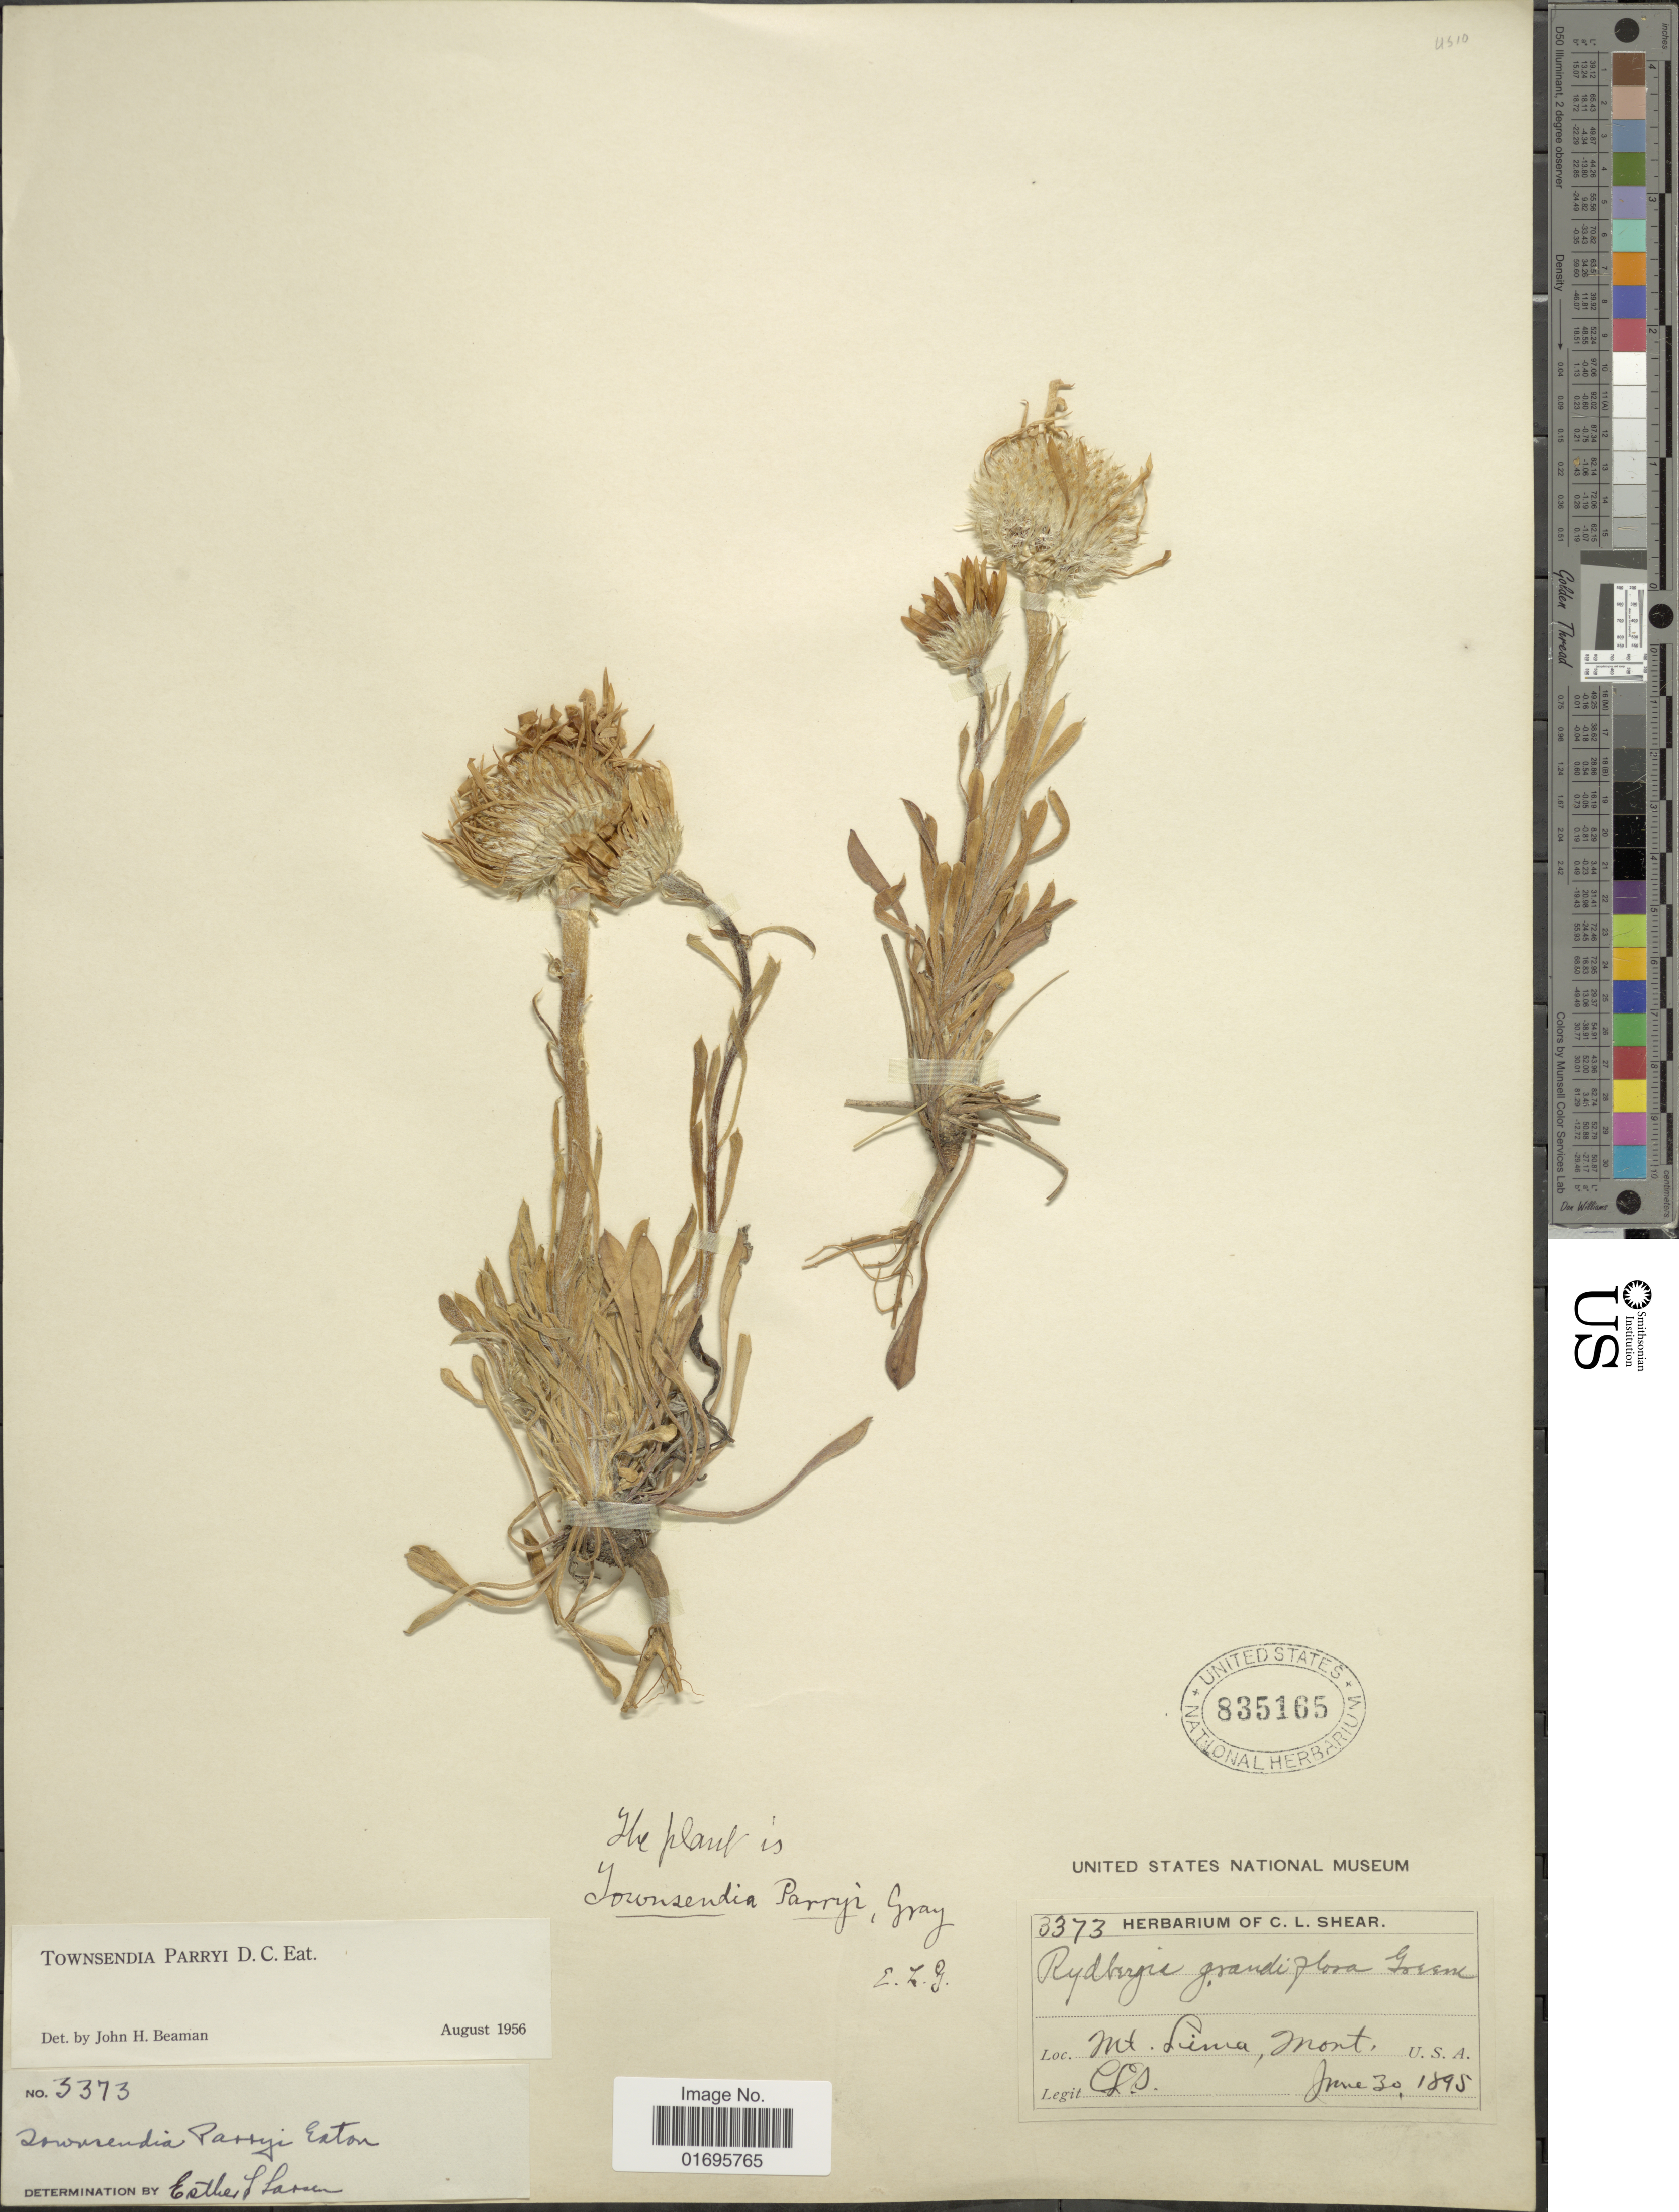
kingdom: Plantae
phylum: Tracheophyta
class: Magnoliopsida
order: Asterales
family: Asteraceae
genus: Townsendia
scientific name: Townsendia parryi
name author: D.C. Eaton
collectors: C. L. Shear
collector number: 3373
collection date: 1895-06-30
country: United States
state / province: Montana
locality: Mt. Lima, Mont.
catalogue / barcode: US 835165